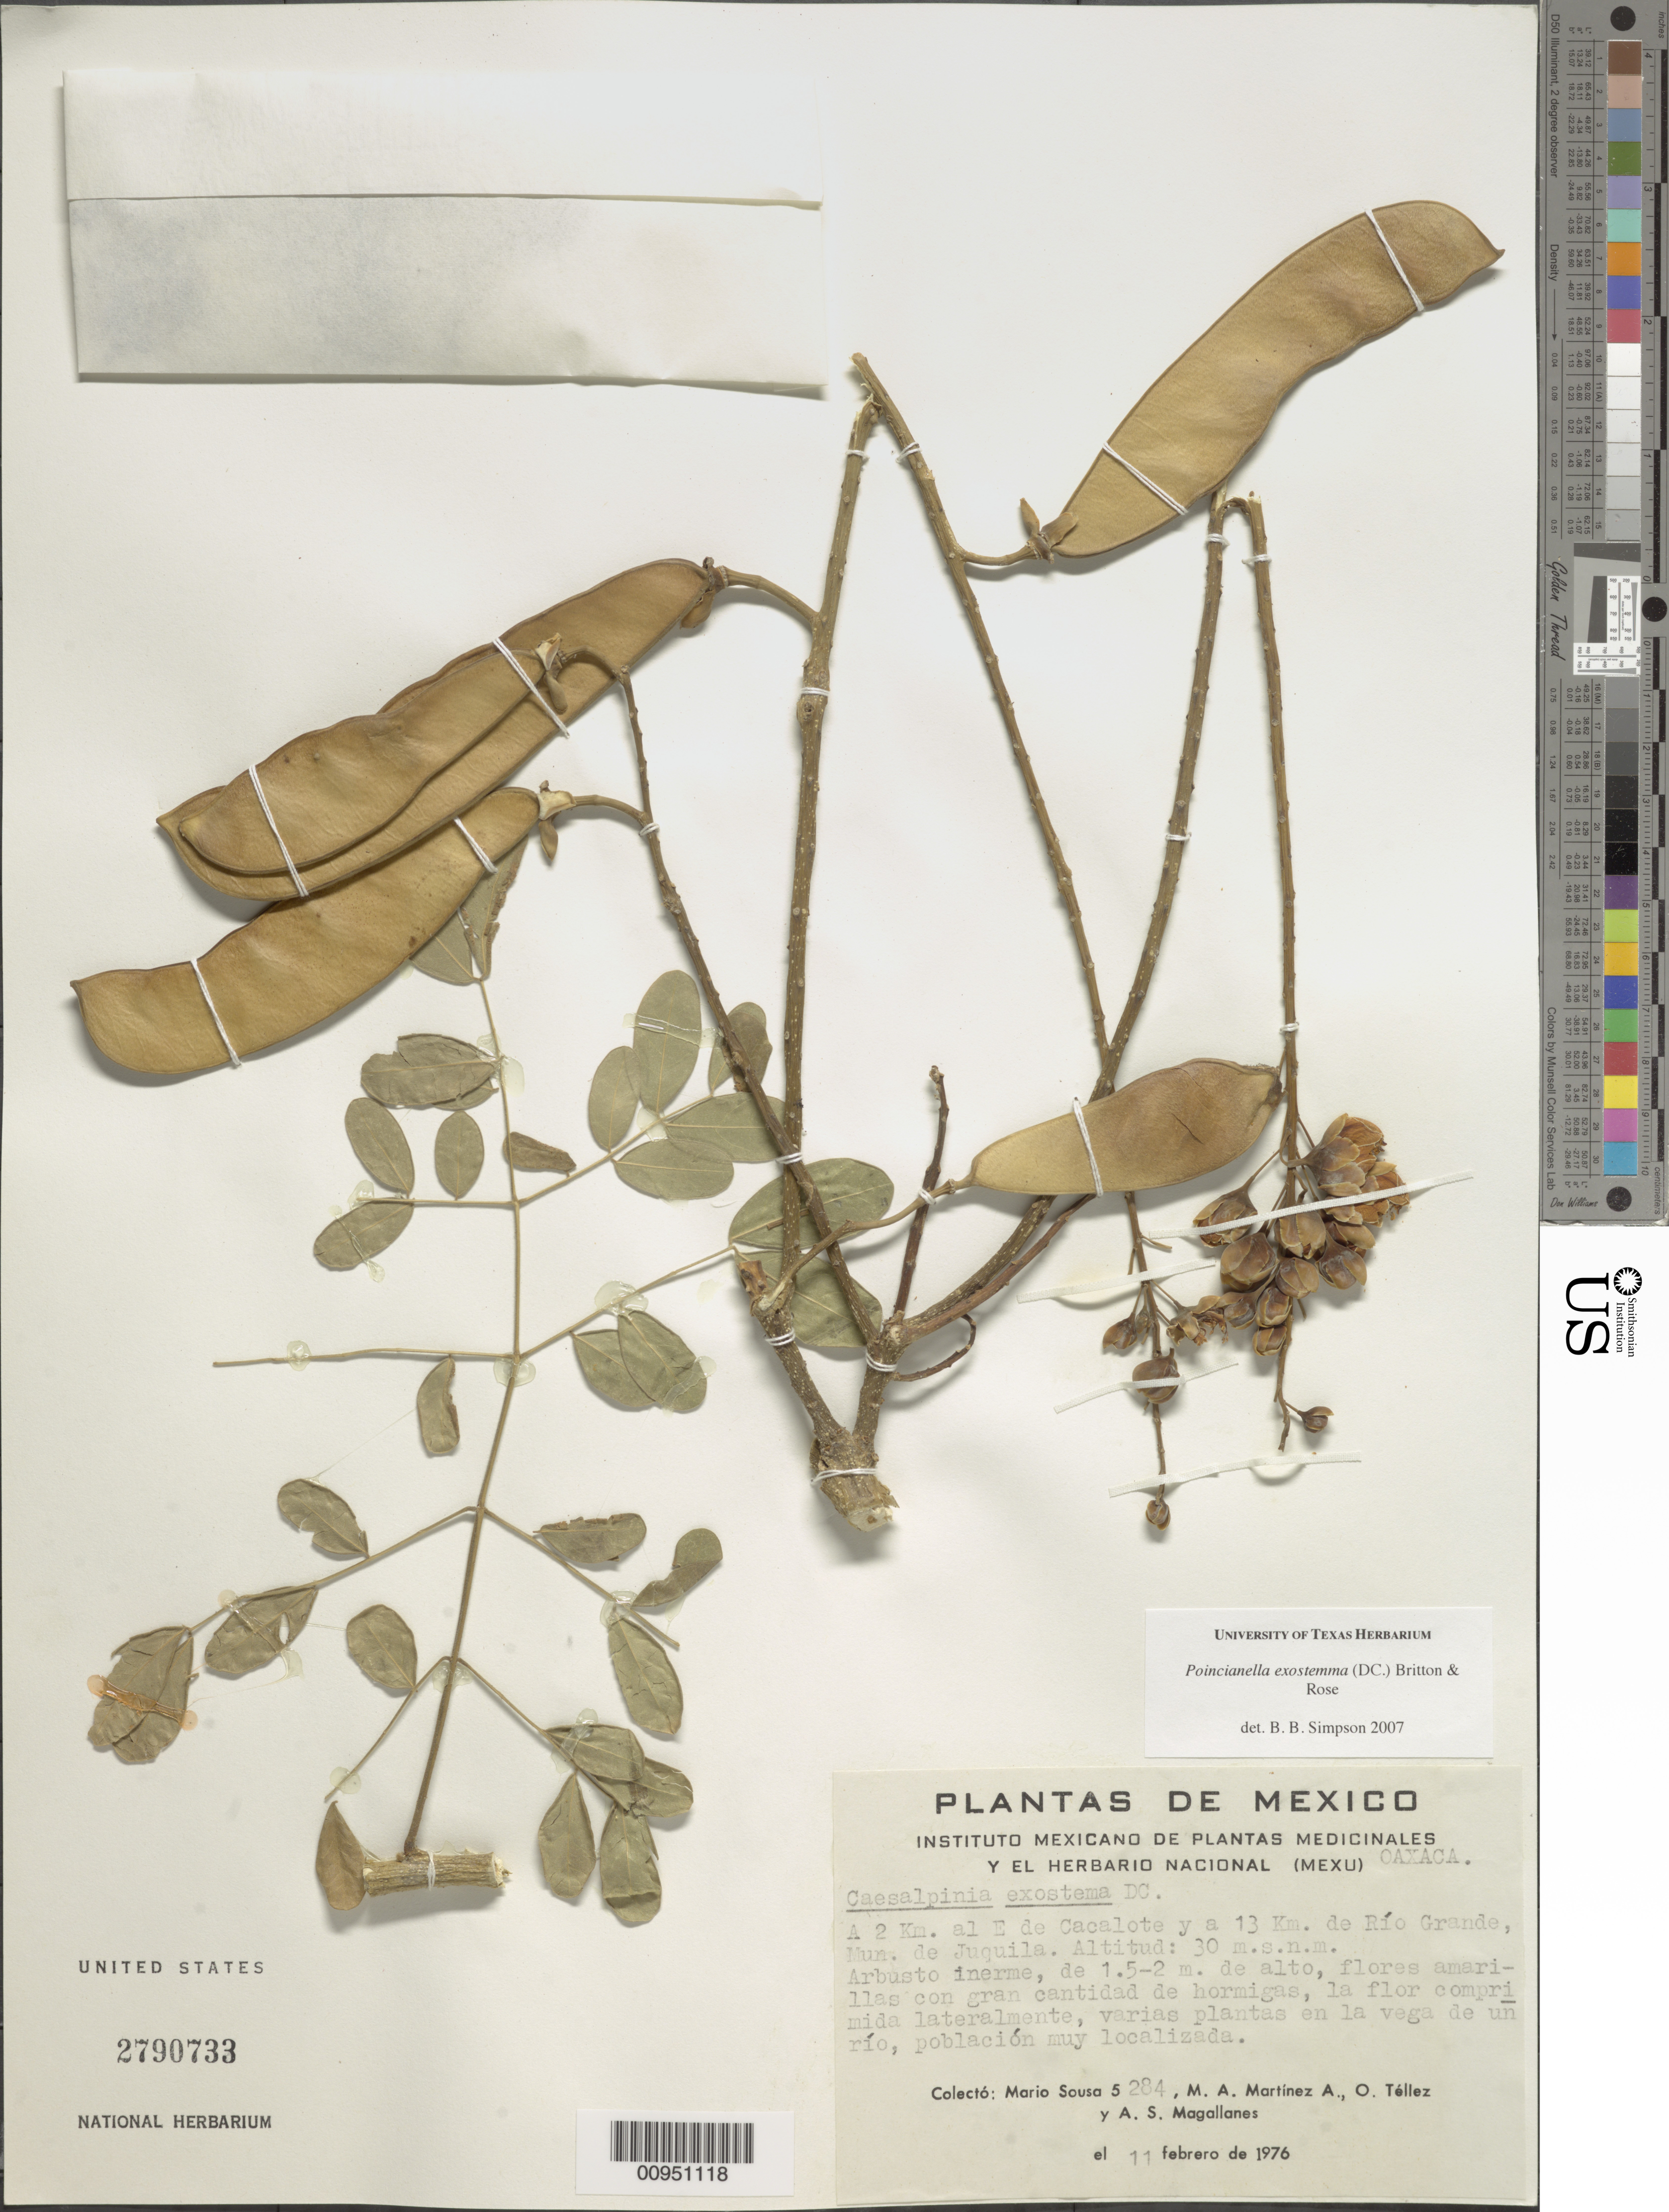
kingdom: Plantae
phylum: Tracheophyta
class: Magnoliopsida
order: Fabales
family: Fabaceae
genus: Erythrostemon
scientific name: Erythrostemon exostemma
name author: (Moc. & Sessé ex DC.) Gagnon & G.P. Lewis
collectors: M. Sousa S., M. A. Martínez Alfaro, O. Téllez V. & A. Magallanes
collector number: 5284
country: Mexico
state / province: Oaxaca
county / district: Juguilla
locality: E de Cacalote and de Rio Grande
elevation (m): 30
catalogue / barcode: US 2790733